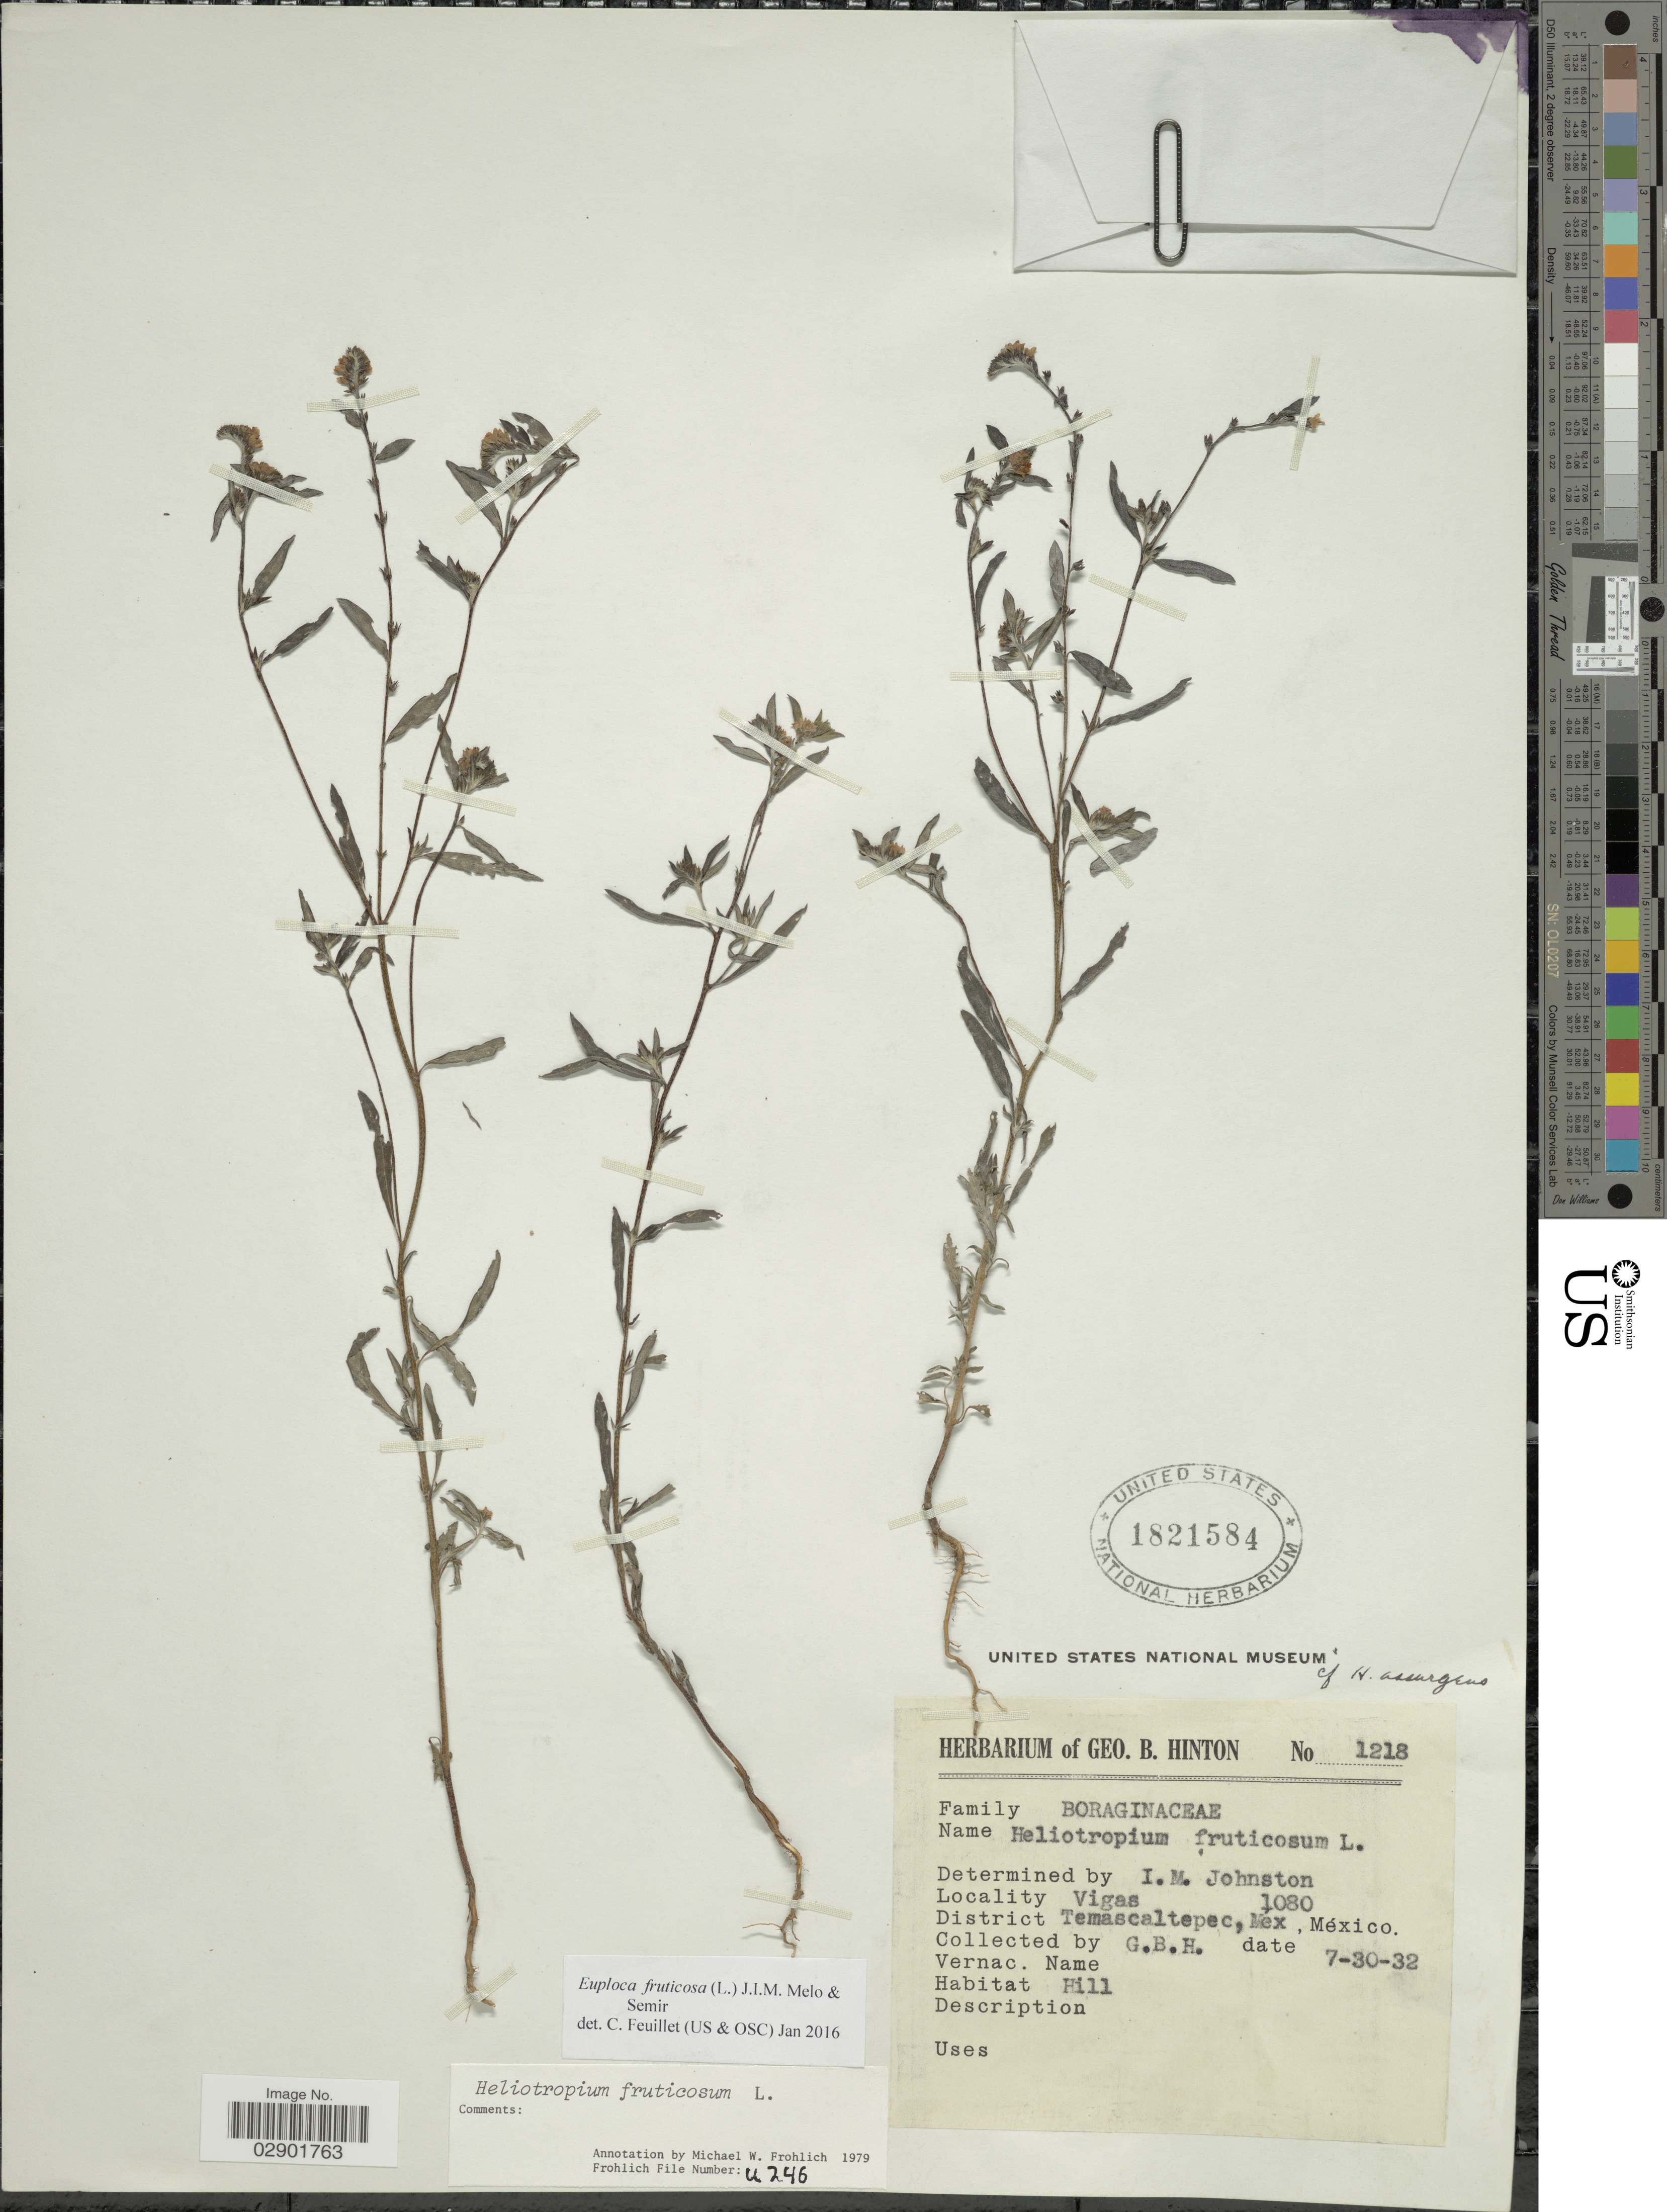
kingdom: Plantae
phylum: Tracheophyta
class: Magnoliopsida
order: Boraginales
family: Heliotropiaceae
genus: Euploca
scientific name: Euploca fruticosa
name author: (L.) J.I.M. Melo & Semir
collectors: G. B. Hinton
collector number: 1218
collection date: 1932-07-30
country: Mexico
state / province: México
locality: Vigas. District Temascaltepec.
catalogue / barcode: US 1821584